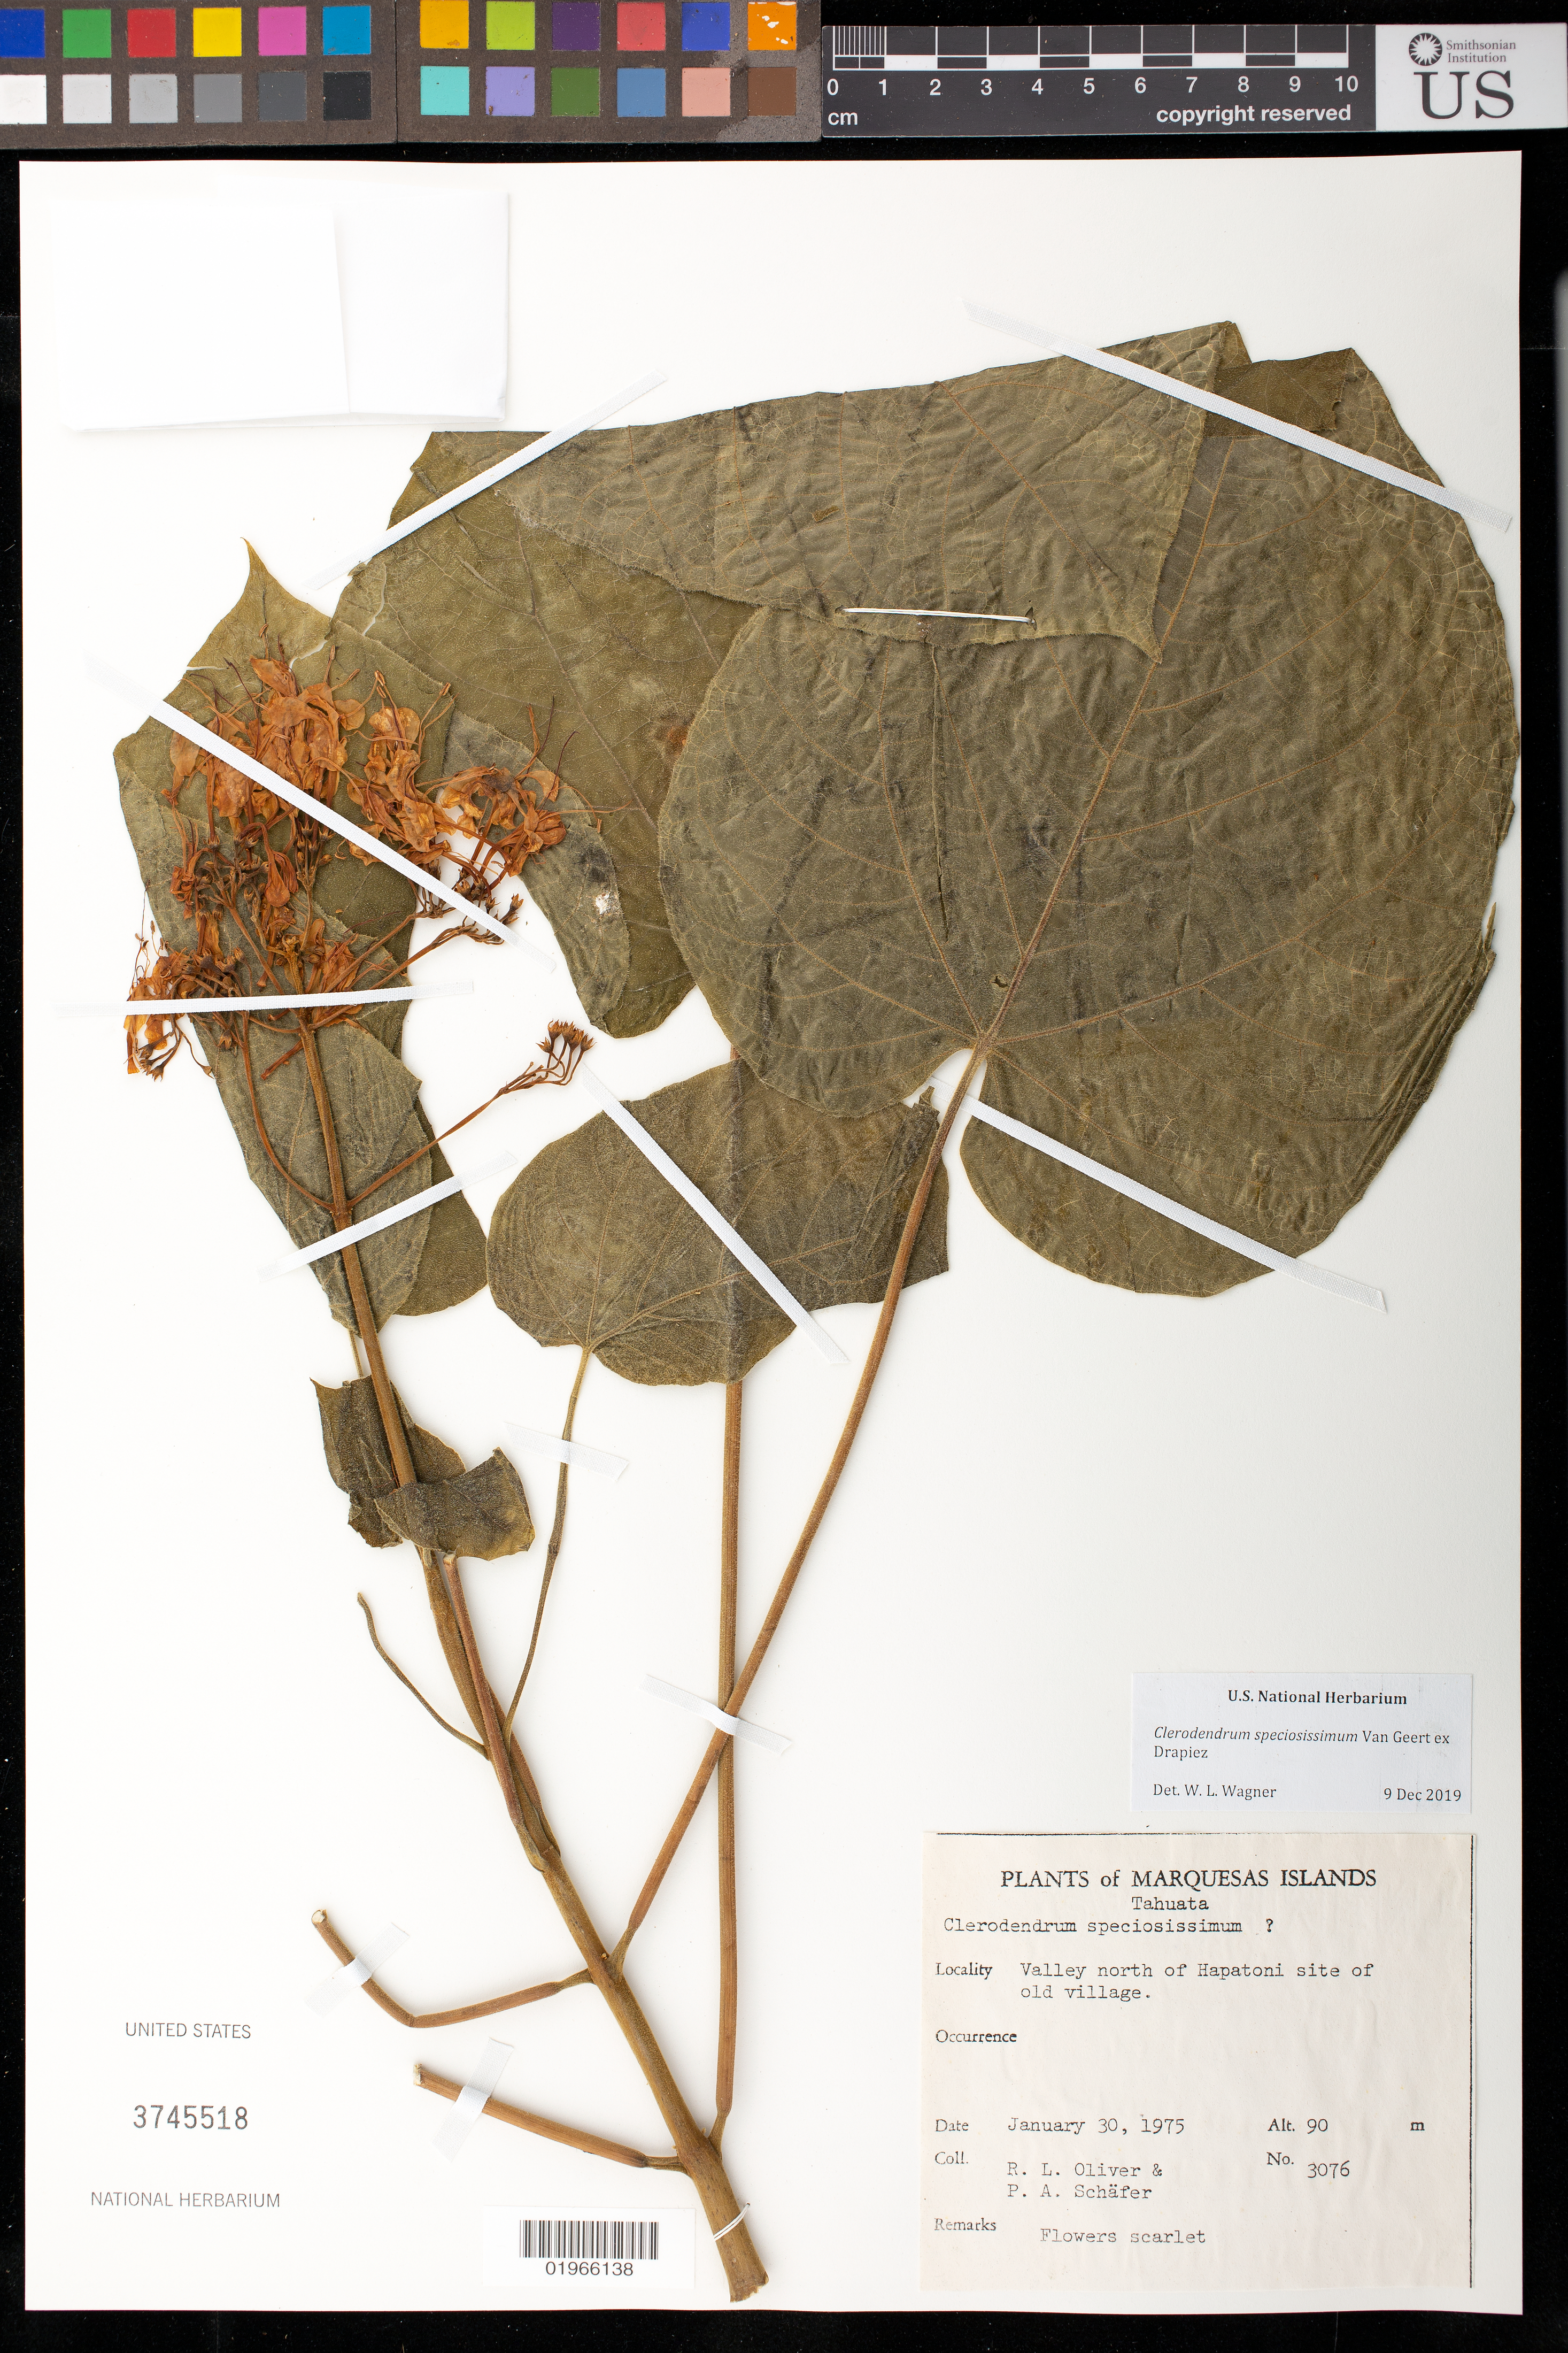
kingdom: Plantae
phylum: Tracheophyta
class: Magnoliopsida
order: Lamiales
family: Lamiaceae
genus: Clerodendrum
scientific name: Clerodendrum speciosissimum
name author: Drapiez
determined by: Wagner, W. L., (BOT), Smithsonian Institution - National Museum of Natural History (UNITED STATES)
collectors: R. L. Oliver & P. A. Schäfer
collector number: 3076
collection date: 1975-01-30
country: French Polynesia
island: Tahuata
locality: Valley N of Hapatoni, site of old village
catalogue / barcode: US 3745518